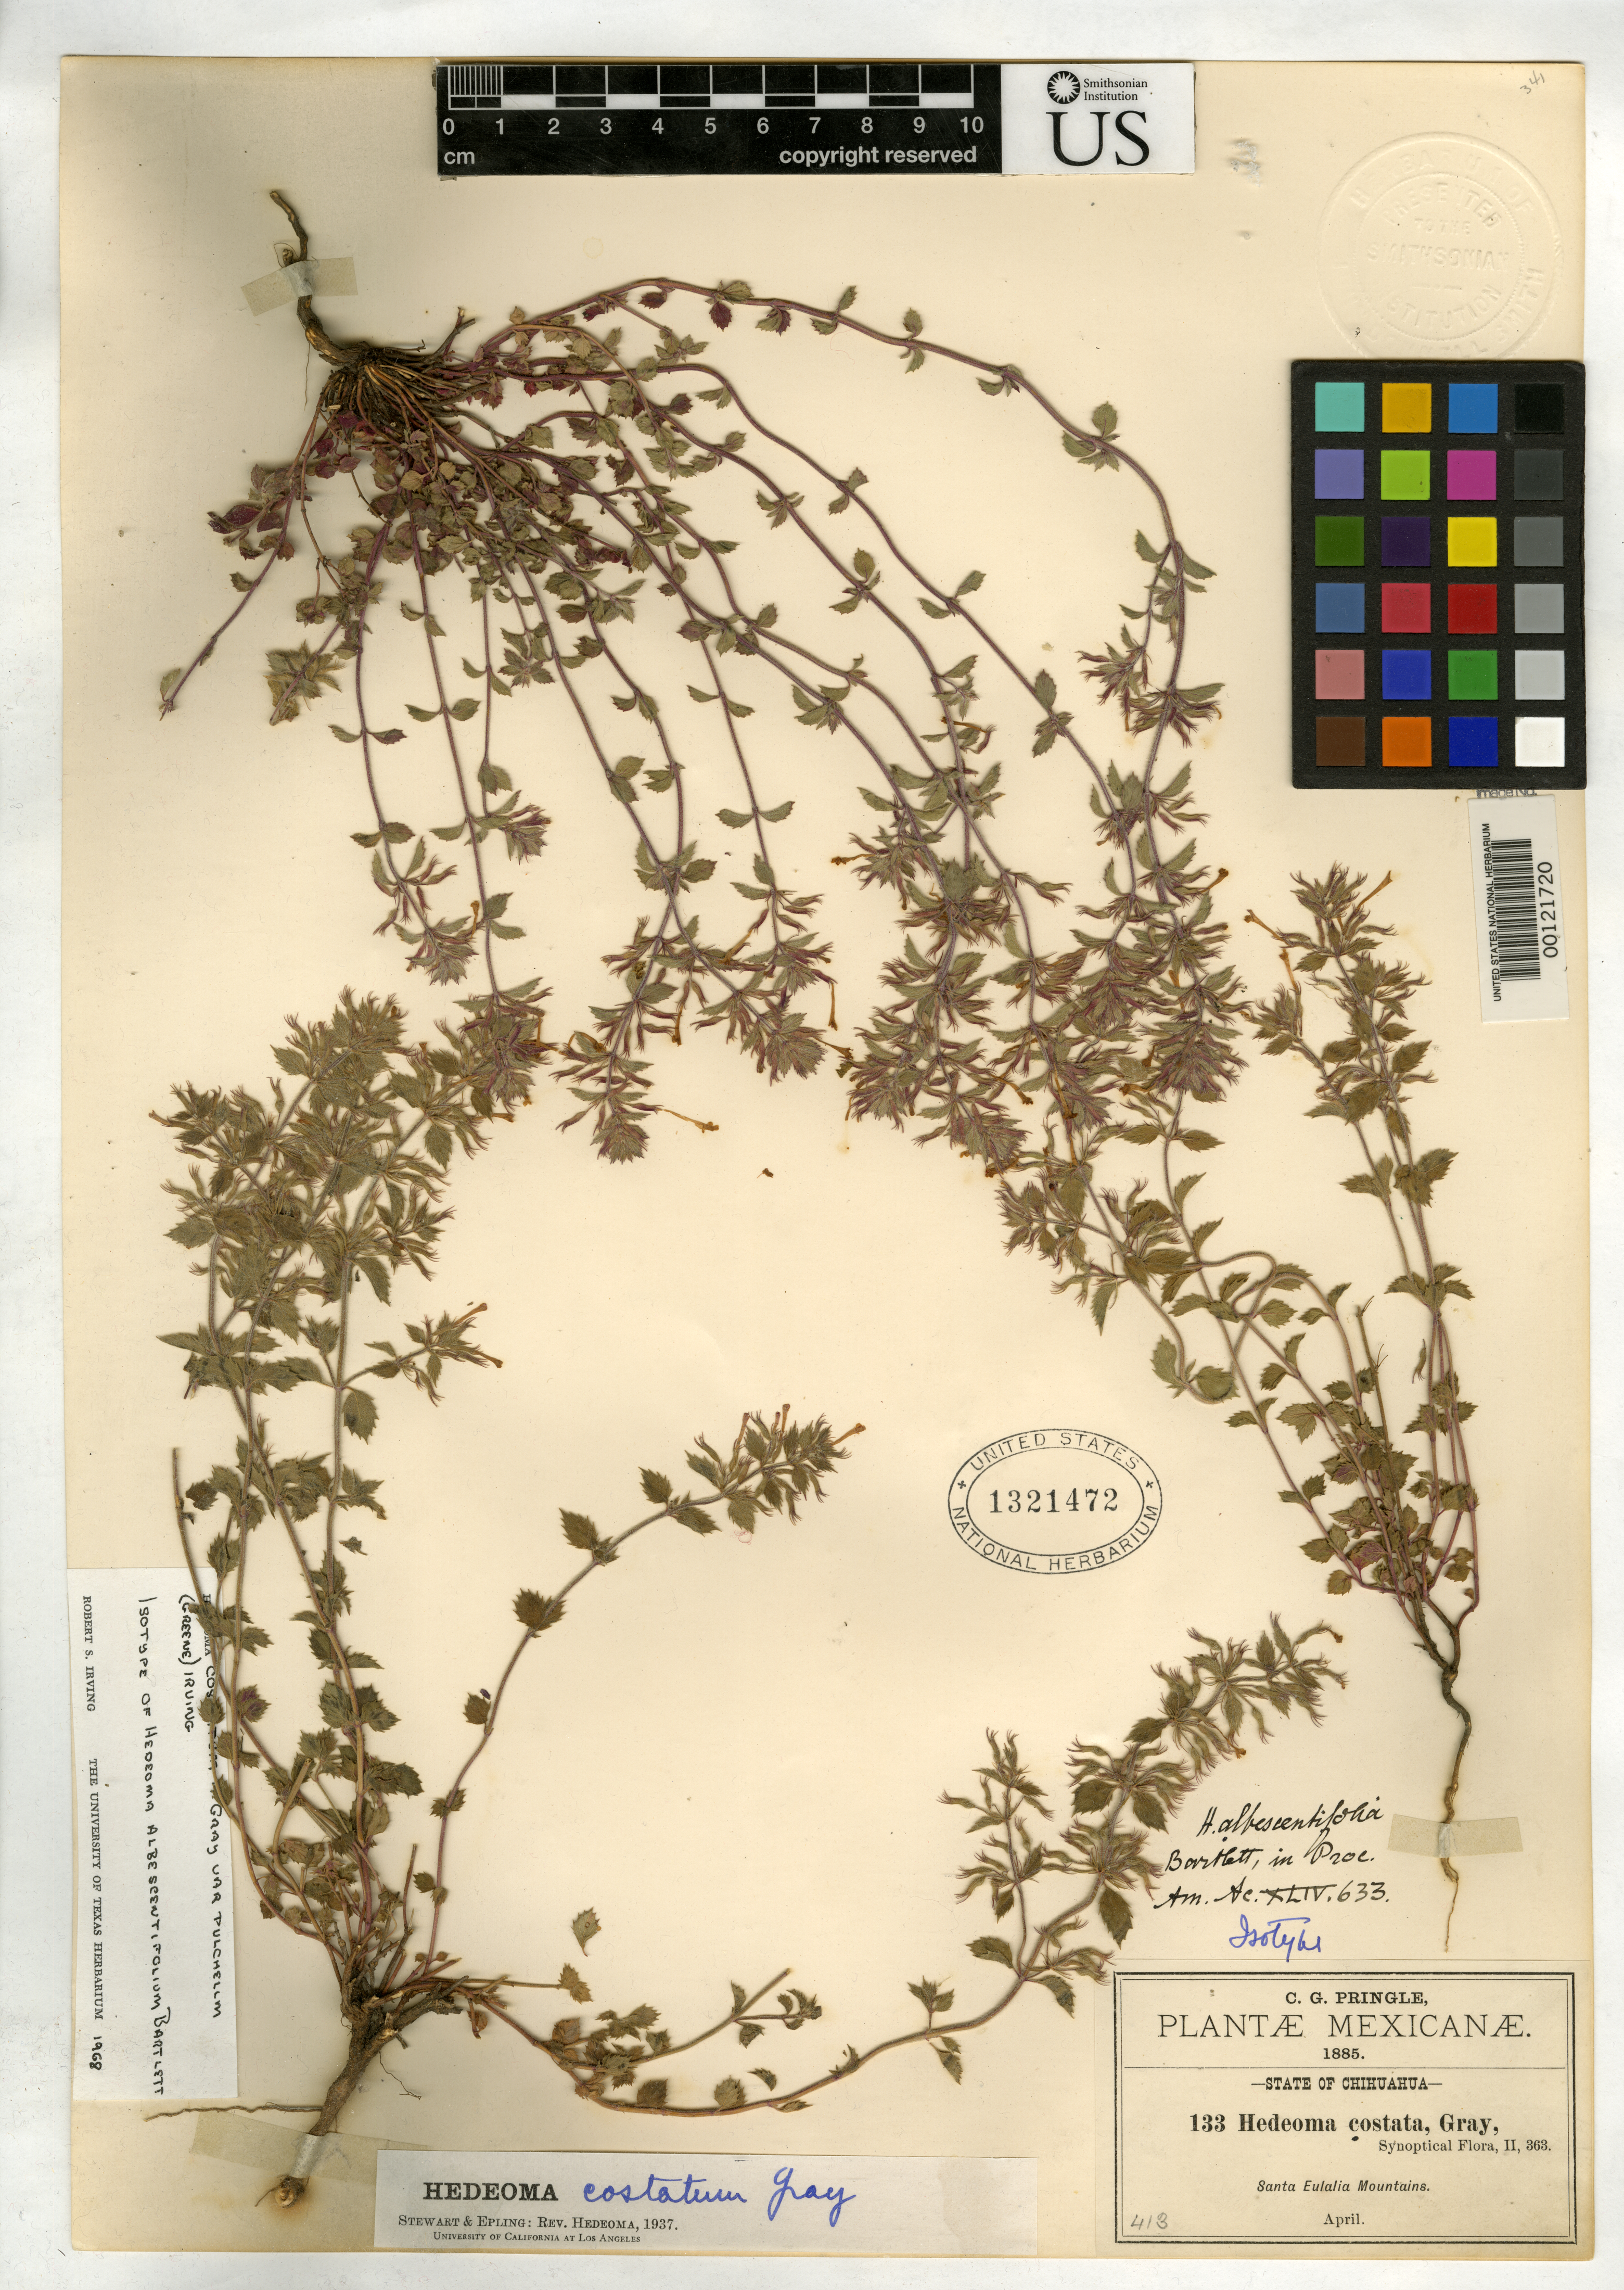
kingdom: Plantae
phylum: Tracheophyta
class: Magnoliopsida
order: Lamiales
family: Lamiaceae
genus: Hedeoma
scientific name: Hedeoma albescentifolia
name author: Bartlett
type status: Isotype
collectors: C. G. Pringle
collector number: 133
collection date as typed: Apr 1885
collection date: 1885-04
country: Mexico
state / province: Chihuahua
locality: Santa Eulalia Mountains.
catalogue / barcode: US 1321472